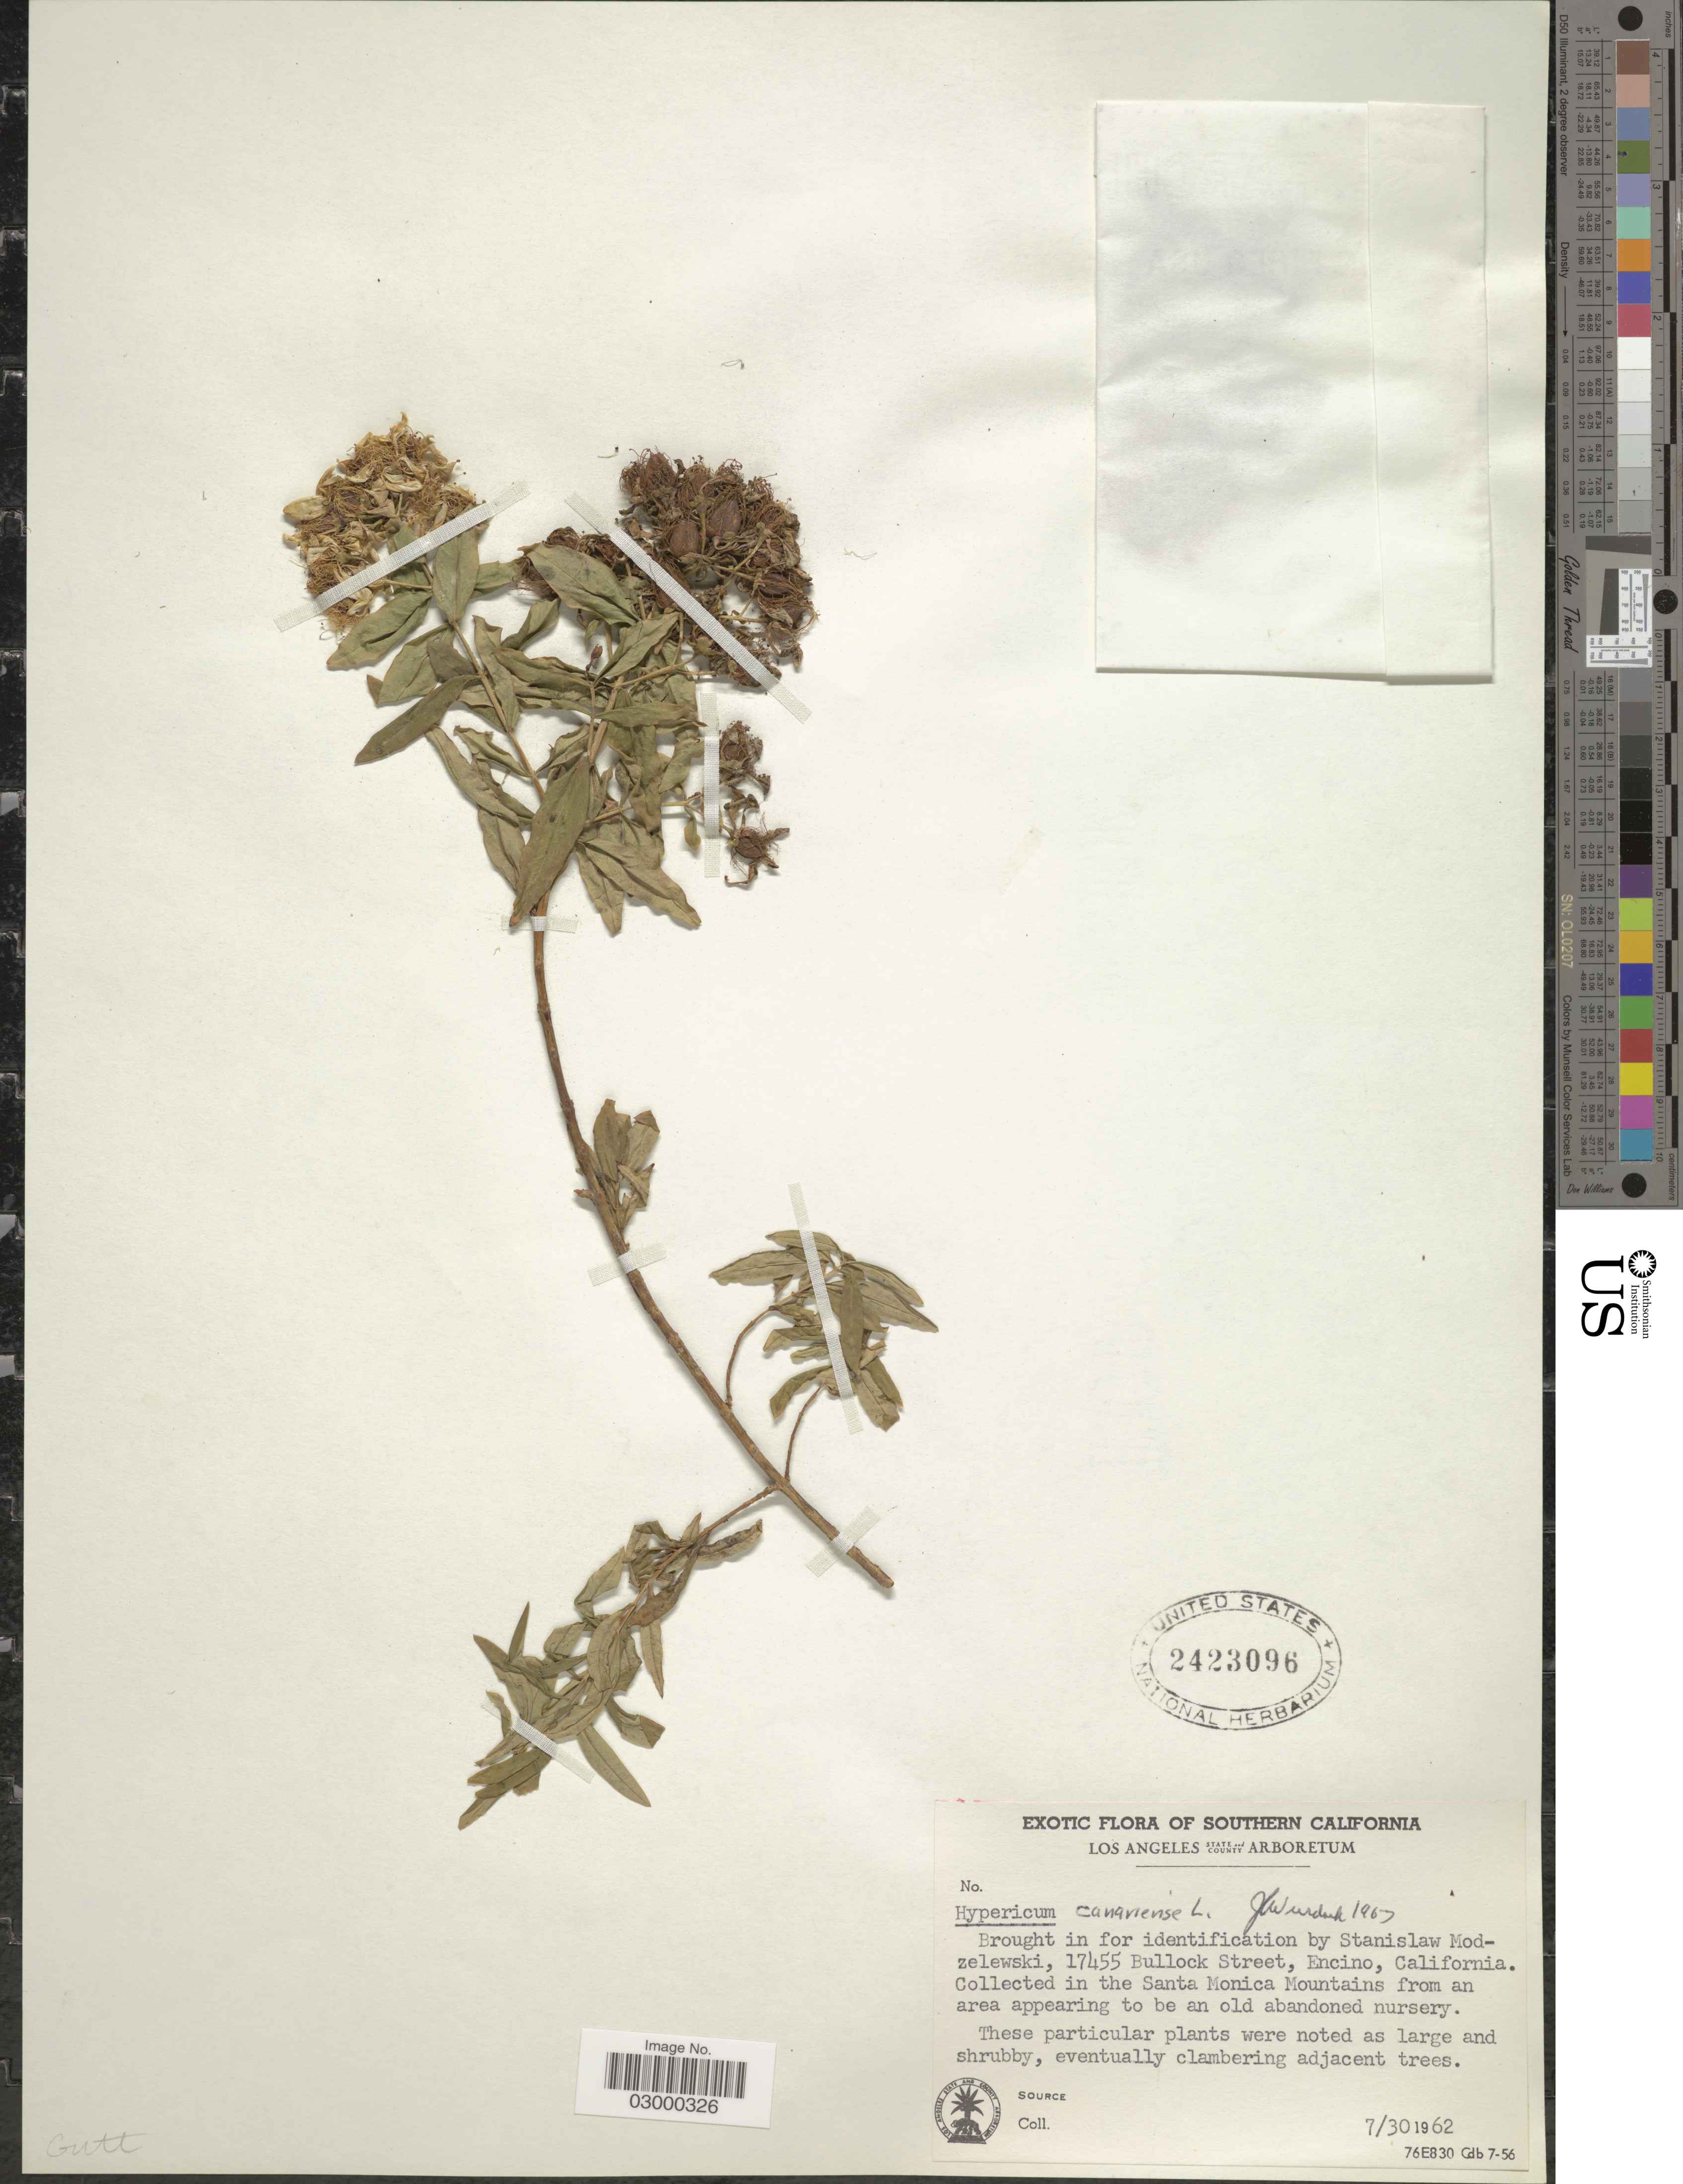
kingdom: Plantae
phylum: Tracheophyta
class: Magnoliopsida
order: Malpighiales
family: Hypericaceae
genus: Hypericum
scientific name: Hypericum canariense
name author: L.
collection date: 1962-07-30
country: United States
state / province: California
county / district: Los Angeles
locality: Southern California, Santa Monica Mountains from an area appearing to be an old abandoned nursery.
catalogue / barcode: US 2423096